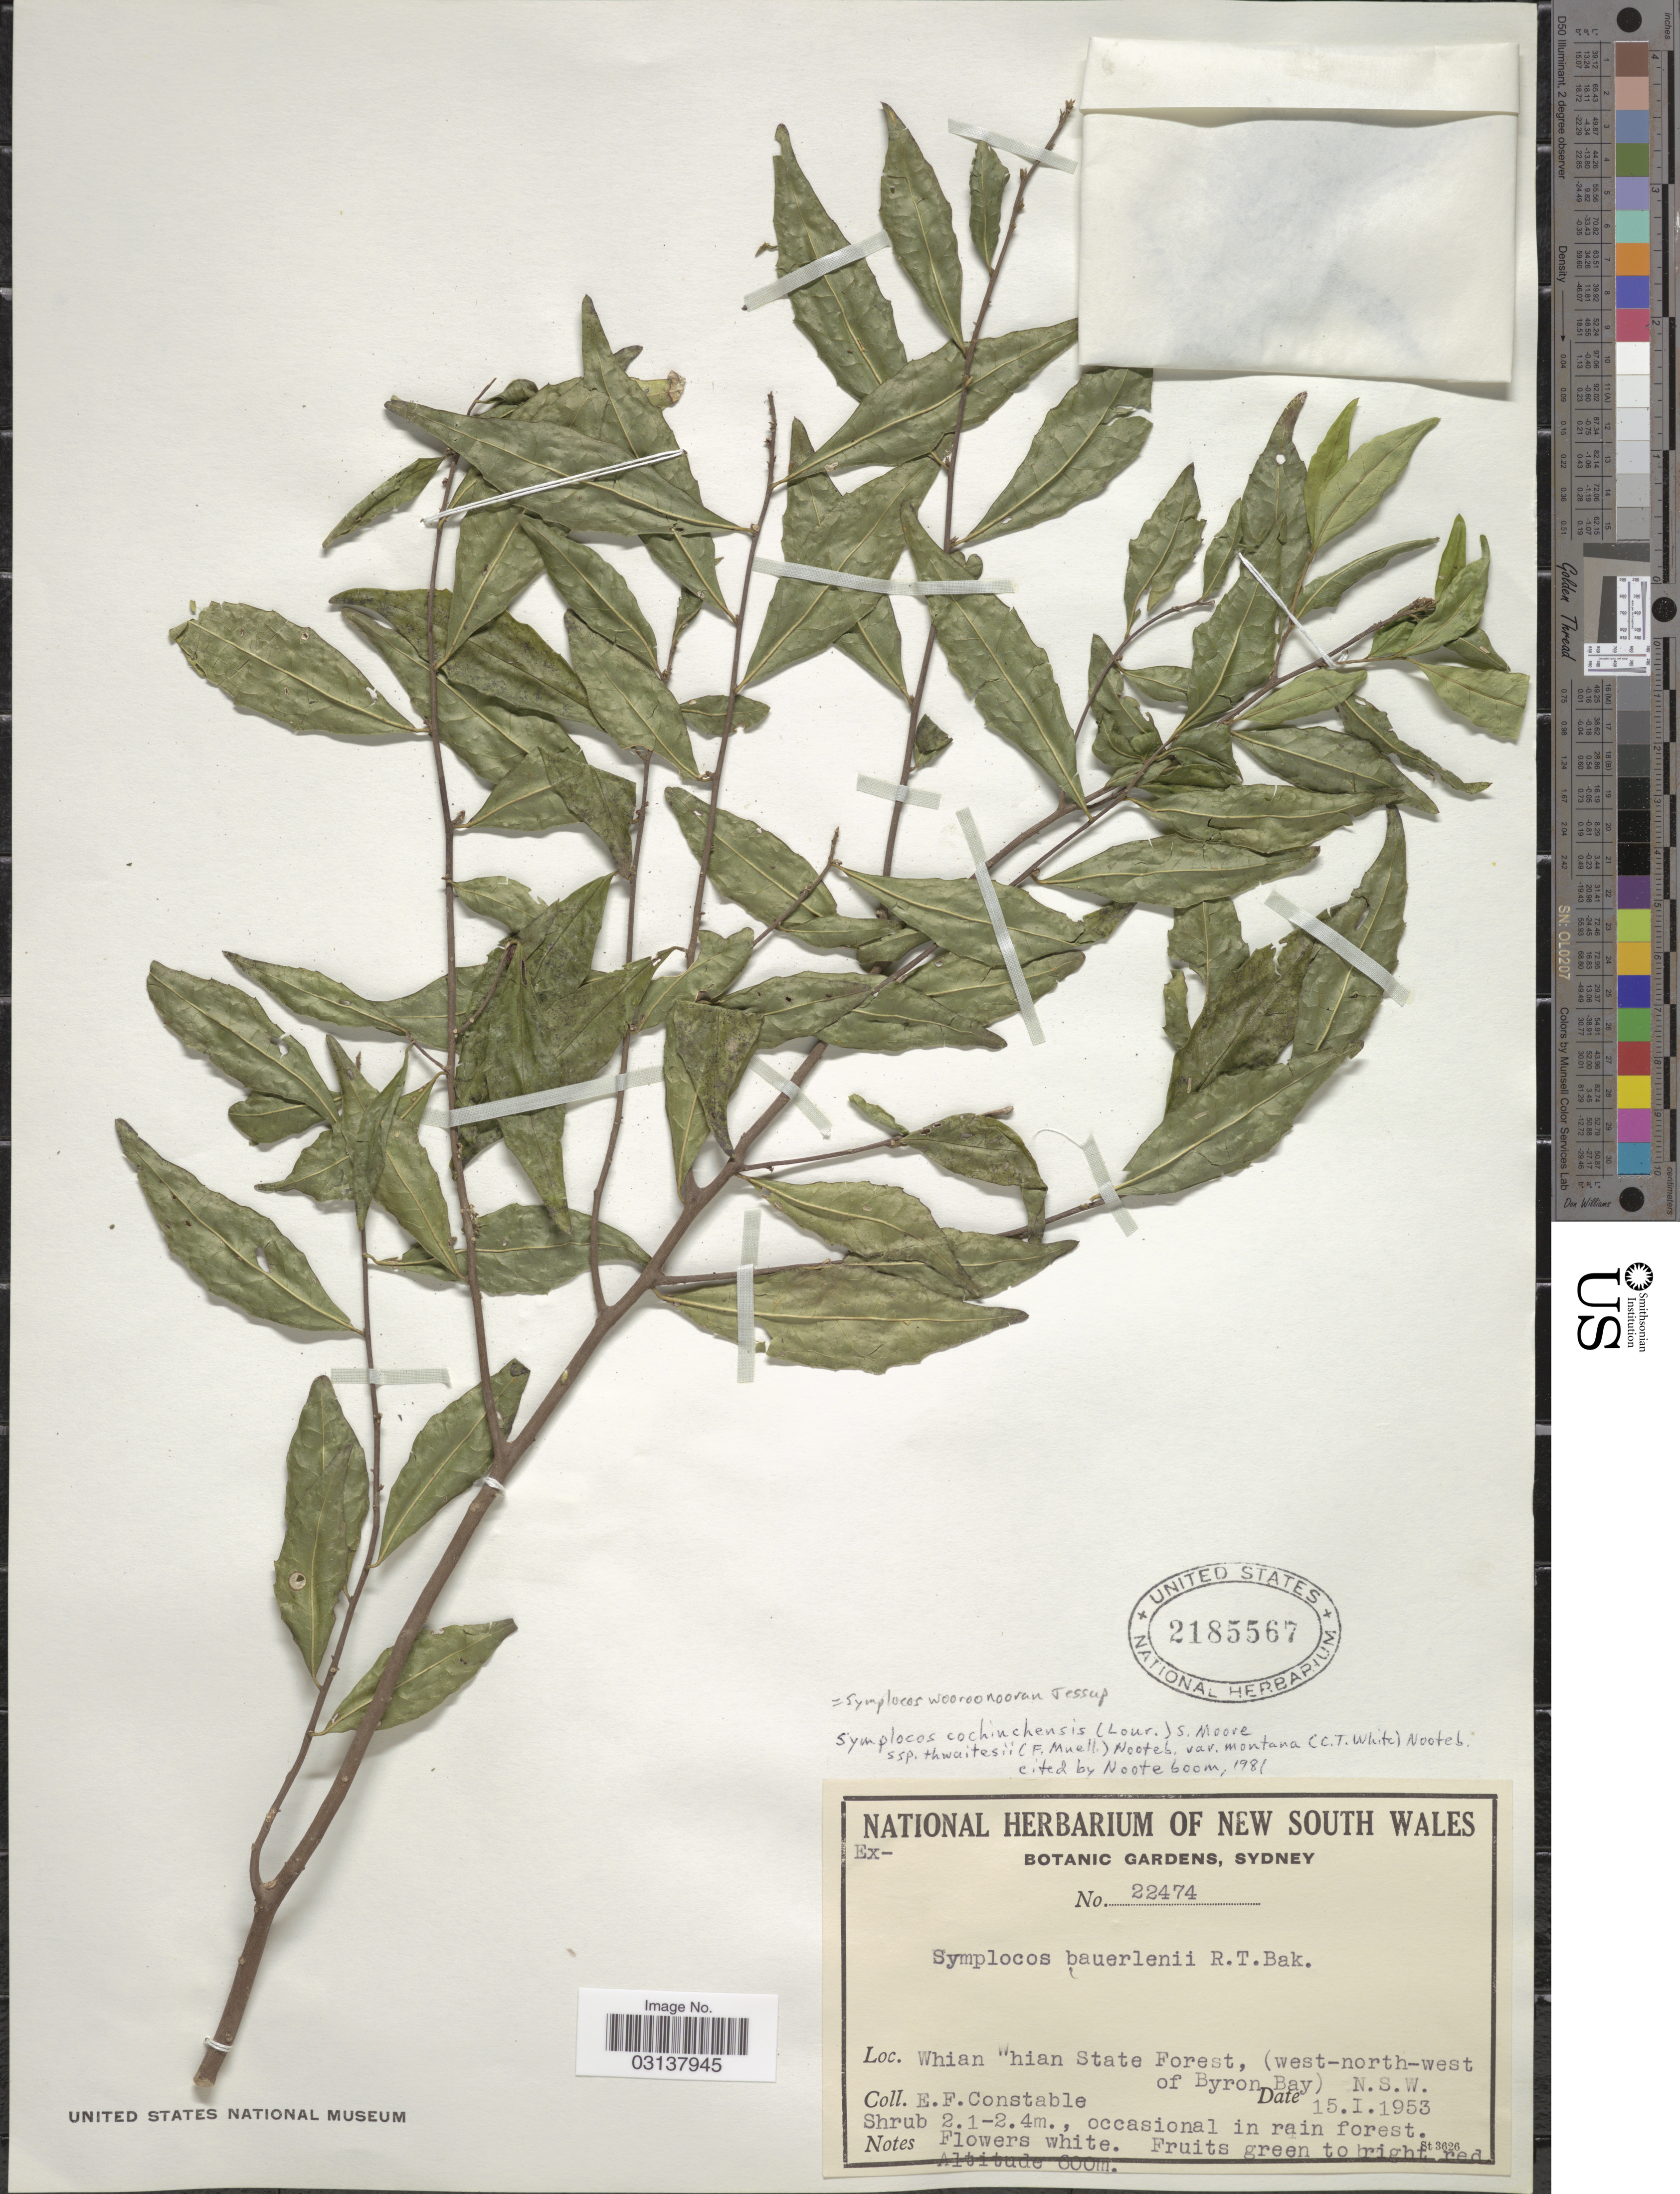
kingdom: Plantae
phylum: Tracheophyta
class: Magnoliopsida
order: Ericales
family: Symplocaceae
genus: Symplocos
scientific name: Symplocos wooroonooran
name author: Jessup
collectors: E. F. Constable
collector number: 22474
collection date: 1953-01-15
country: Australia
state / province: New South Wales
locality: Whian Whian State Forest, (west-north-west of Byron Bay). N. S. W.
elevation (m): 600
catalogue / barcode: US 2185567